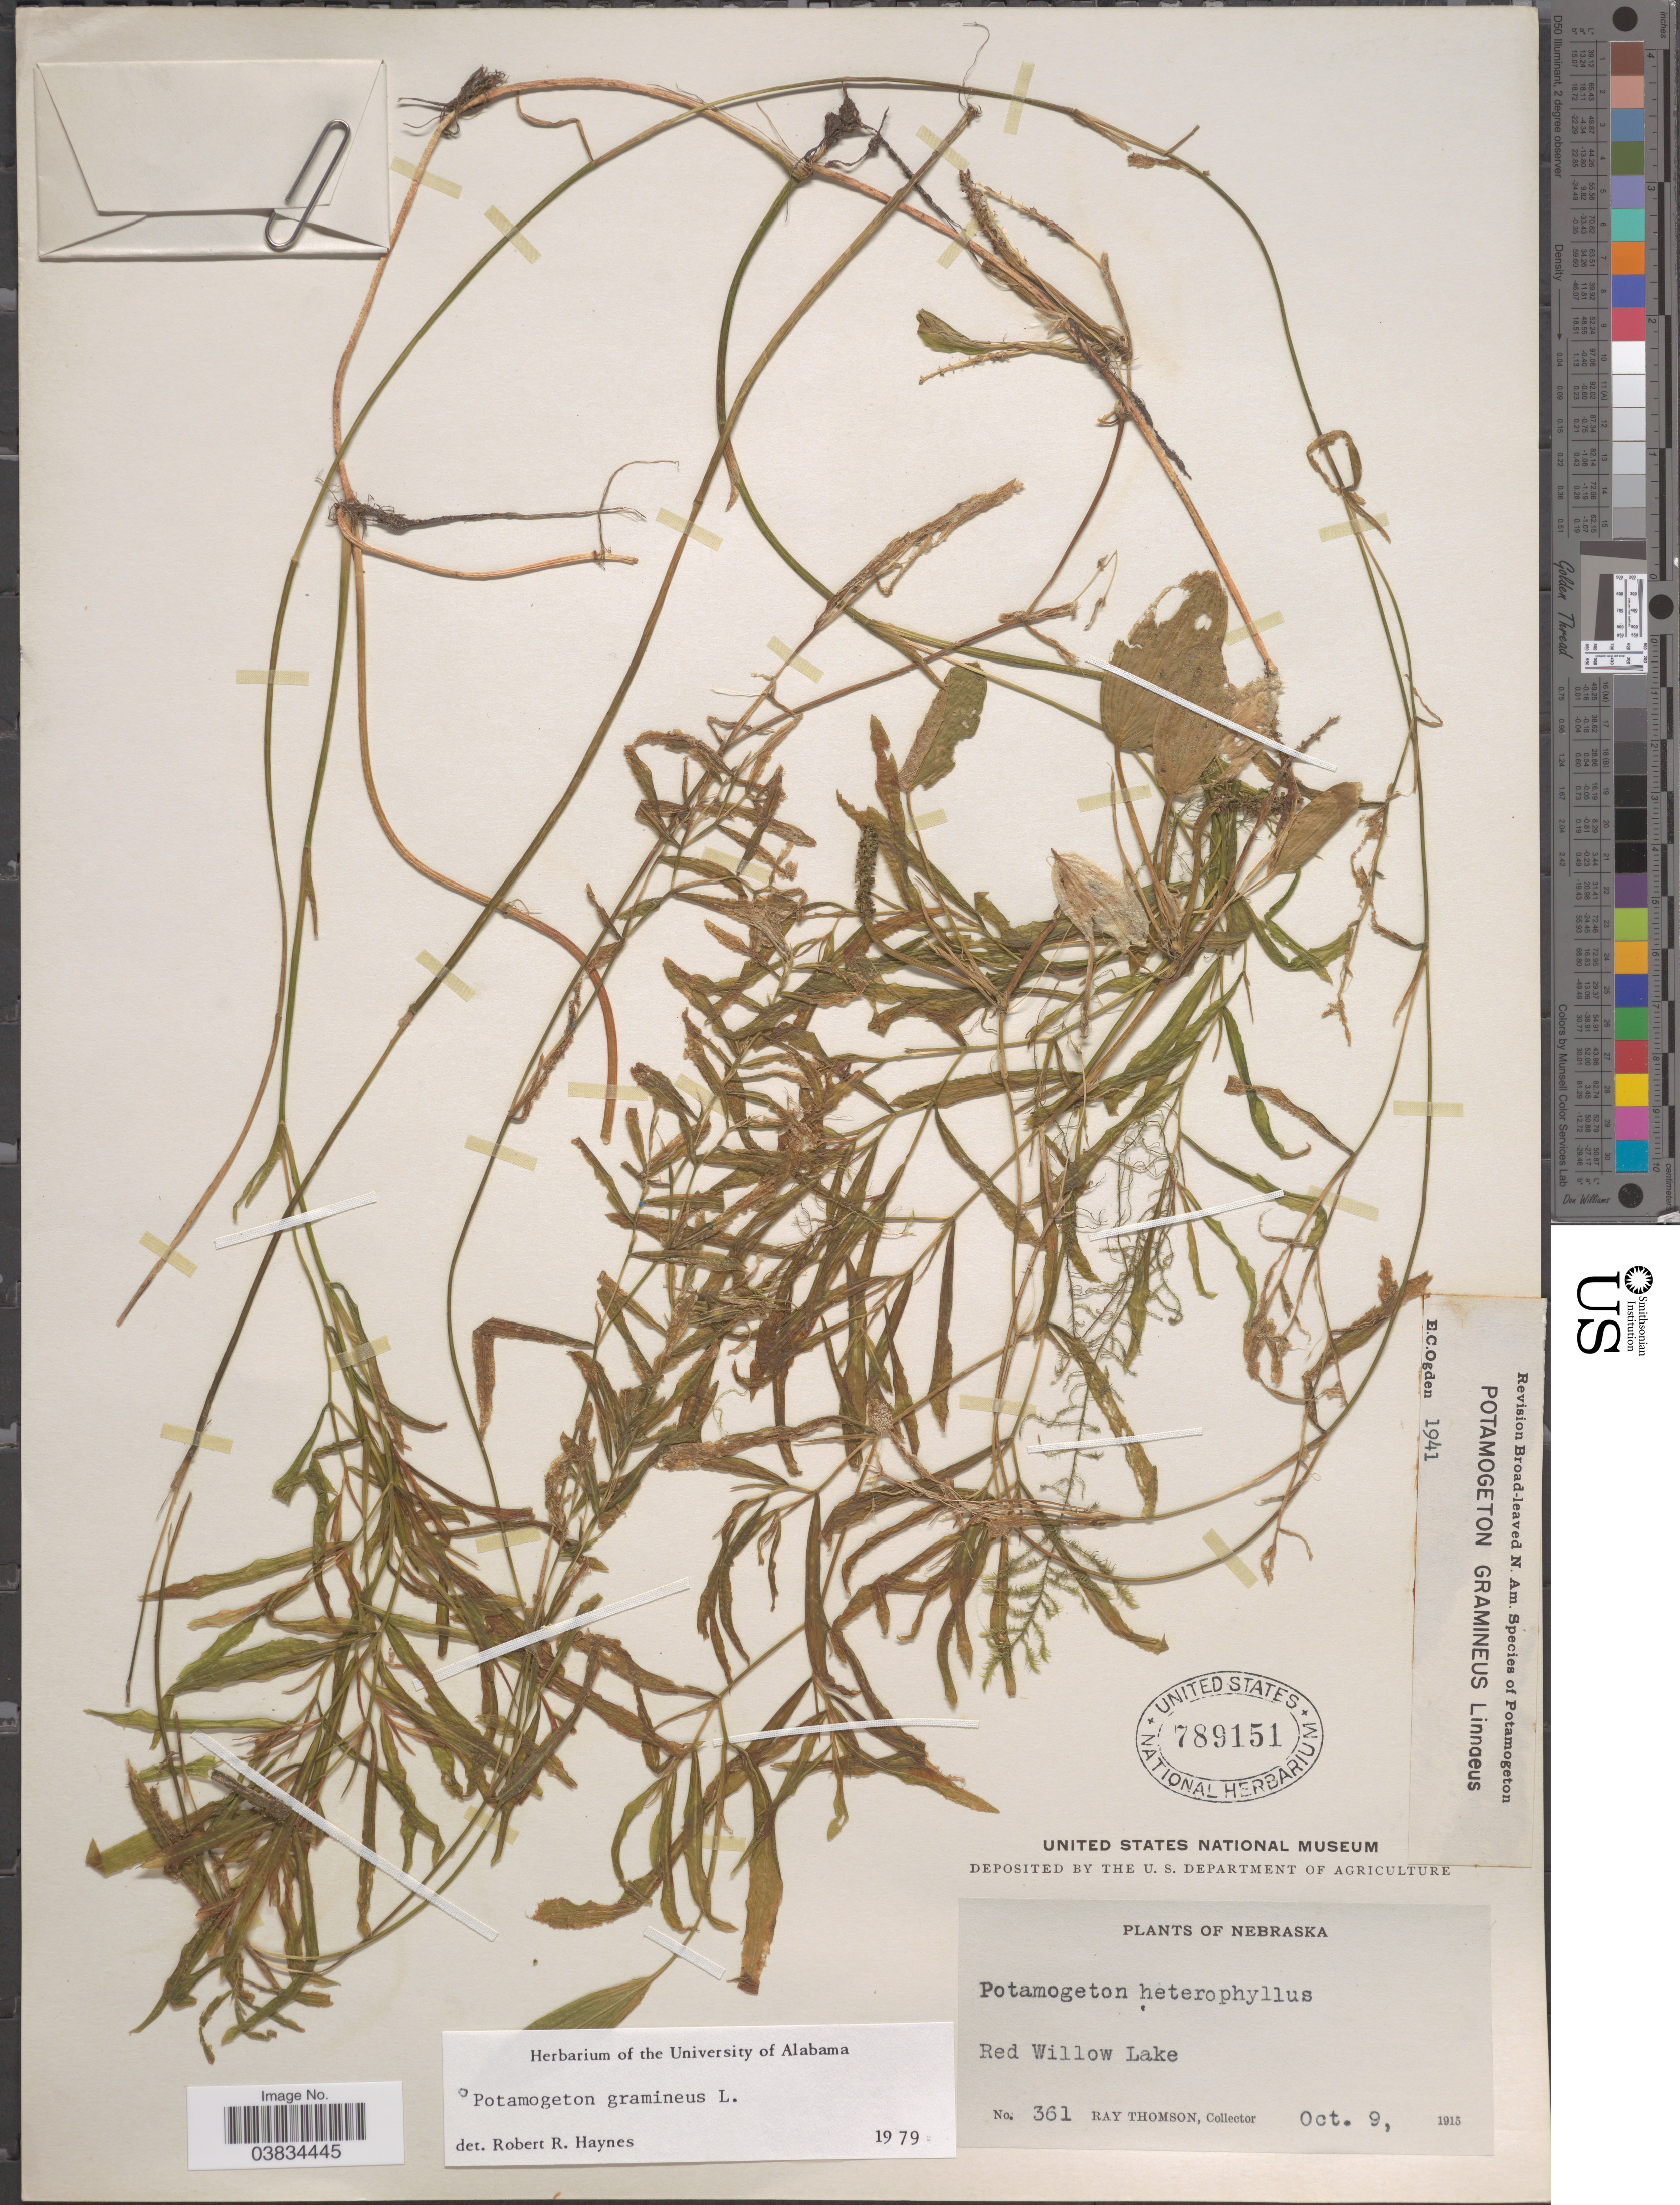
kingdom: Plantae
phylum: Tracheophyta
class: Liliopsida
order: Alismatales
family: Potamogetonaceae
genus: Potamogeton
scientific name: Potamogeton gramineus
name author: L.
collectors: R. Thomson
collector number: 361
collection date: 1915-10-09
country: United States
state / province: Nebraska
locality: Red Willow Lake.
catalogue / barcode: US 789151